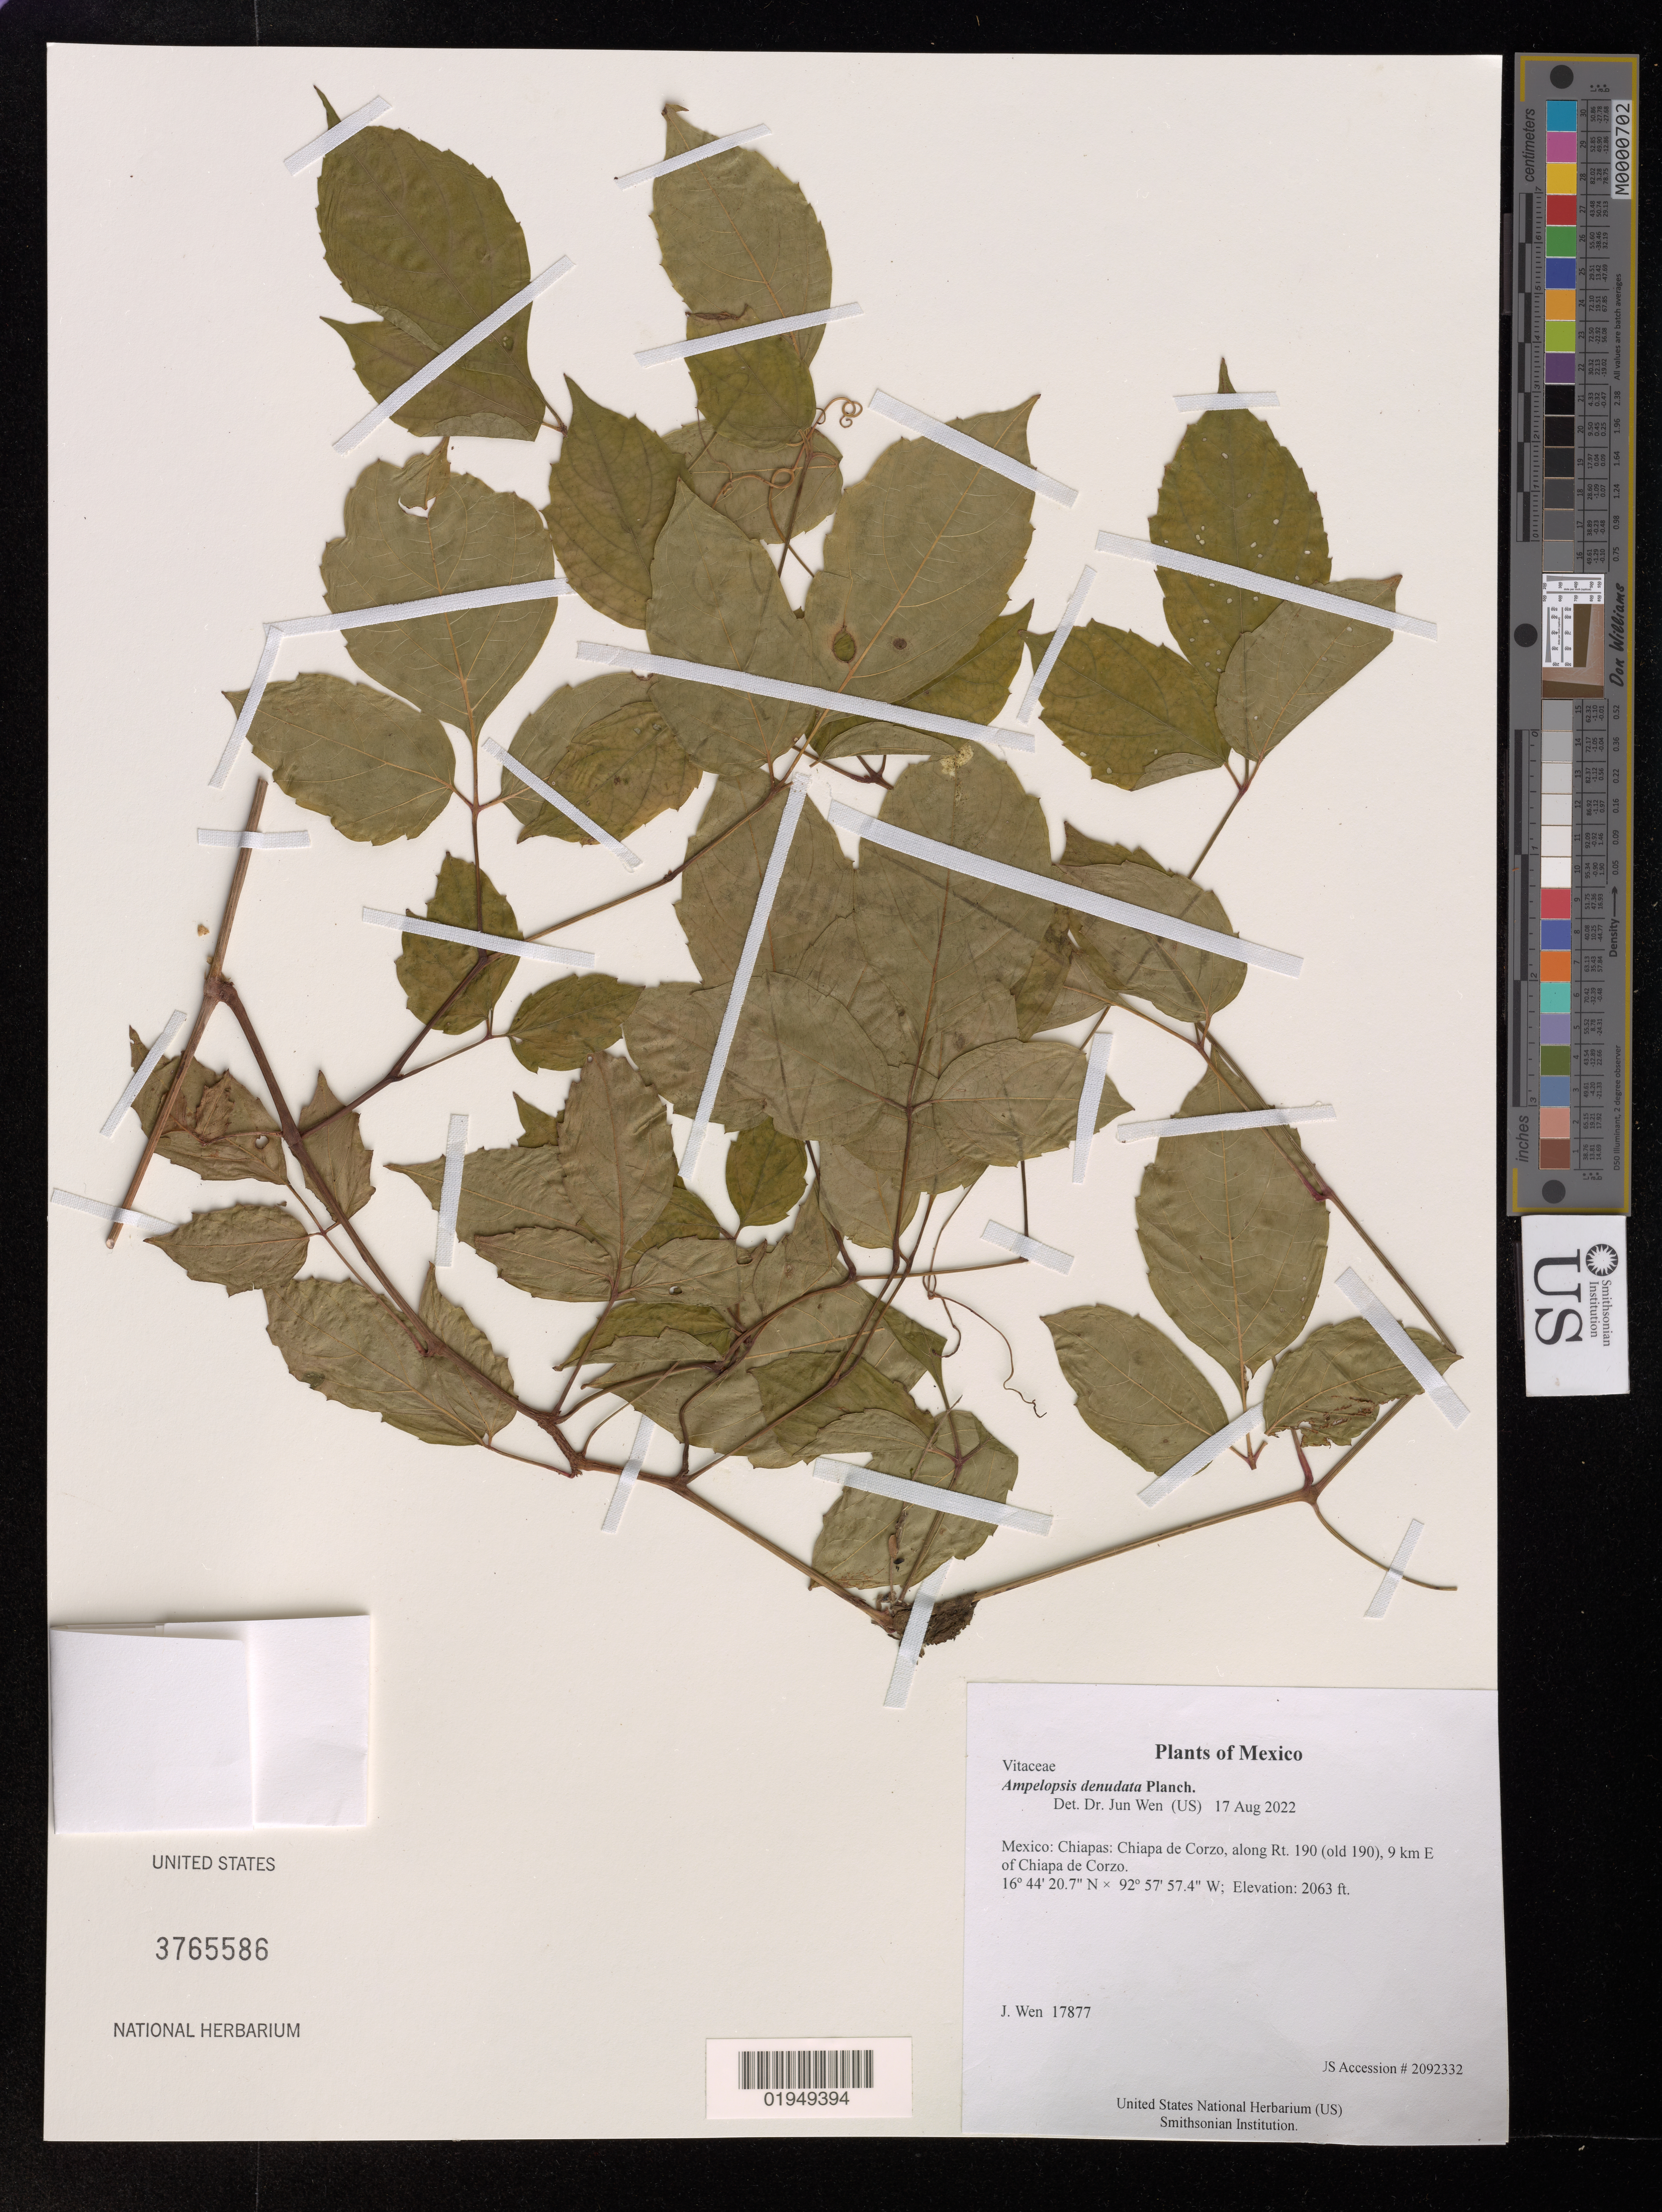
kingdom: Plantae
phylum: Tracheophyta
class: Magnoliopsida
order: Vitales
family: Vitaceae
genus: Ampelopsis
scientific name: Ampelopsis denudata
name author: Planch.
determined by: Wen, Jun, (BOT), Smithsonian Institution - National Museum of Natural History (UNITED STATES)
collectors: J. Wen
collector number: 17877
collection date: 2022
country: Mexico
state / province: Chiapas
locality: Chiapa de Corzo, along Rt. 190 (old 190), 9 km E of Chiapa de Corzo.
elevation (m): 629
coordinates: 16 44.345 N, 92 57.957 W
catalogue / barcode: US 3765586